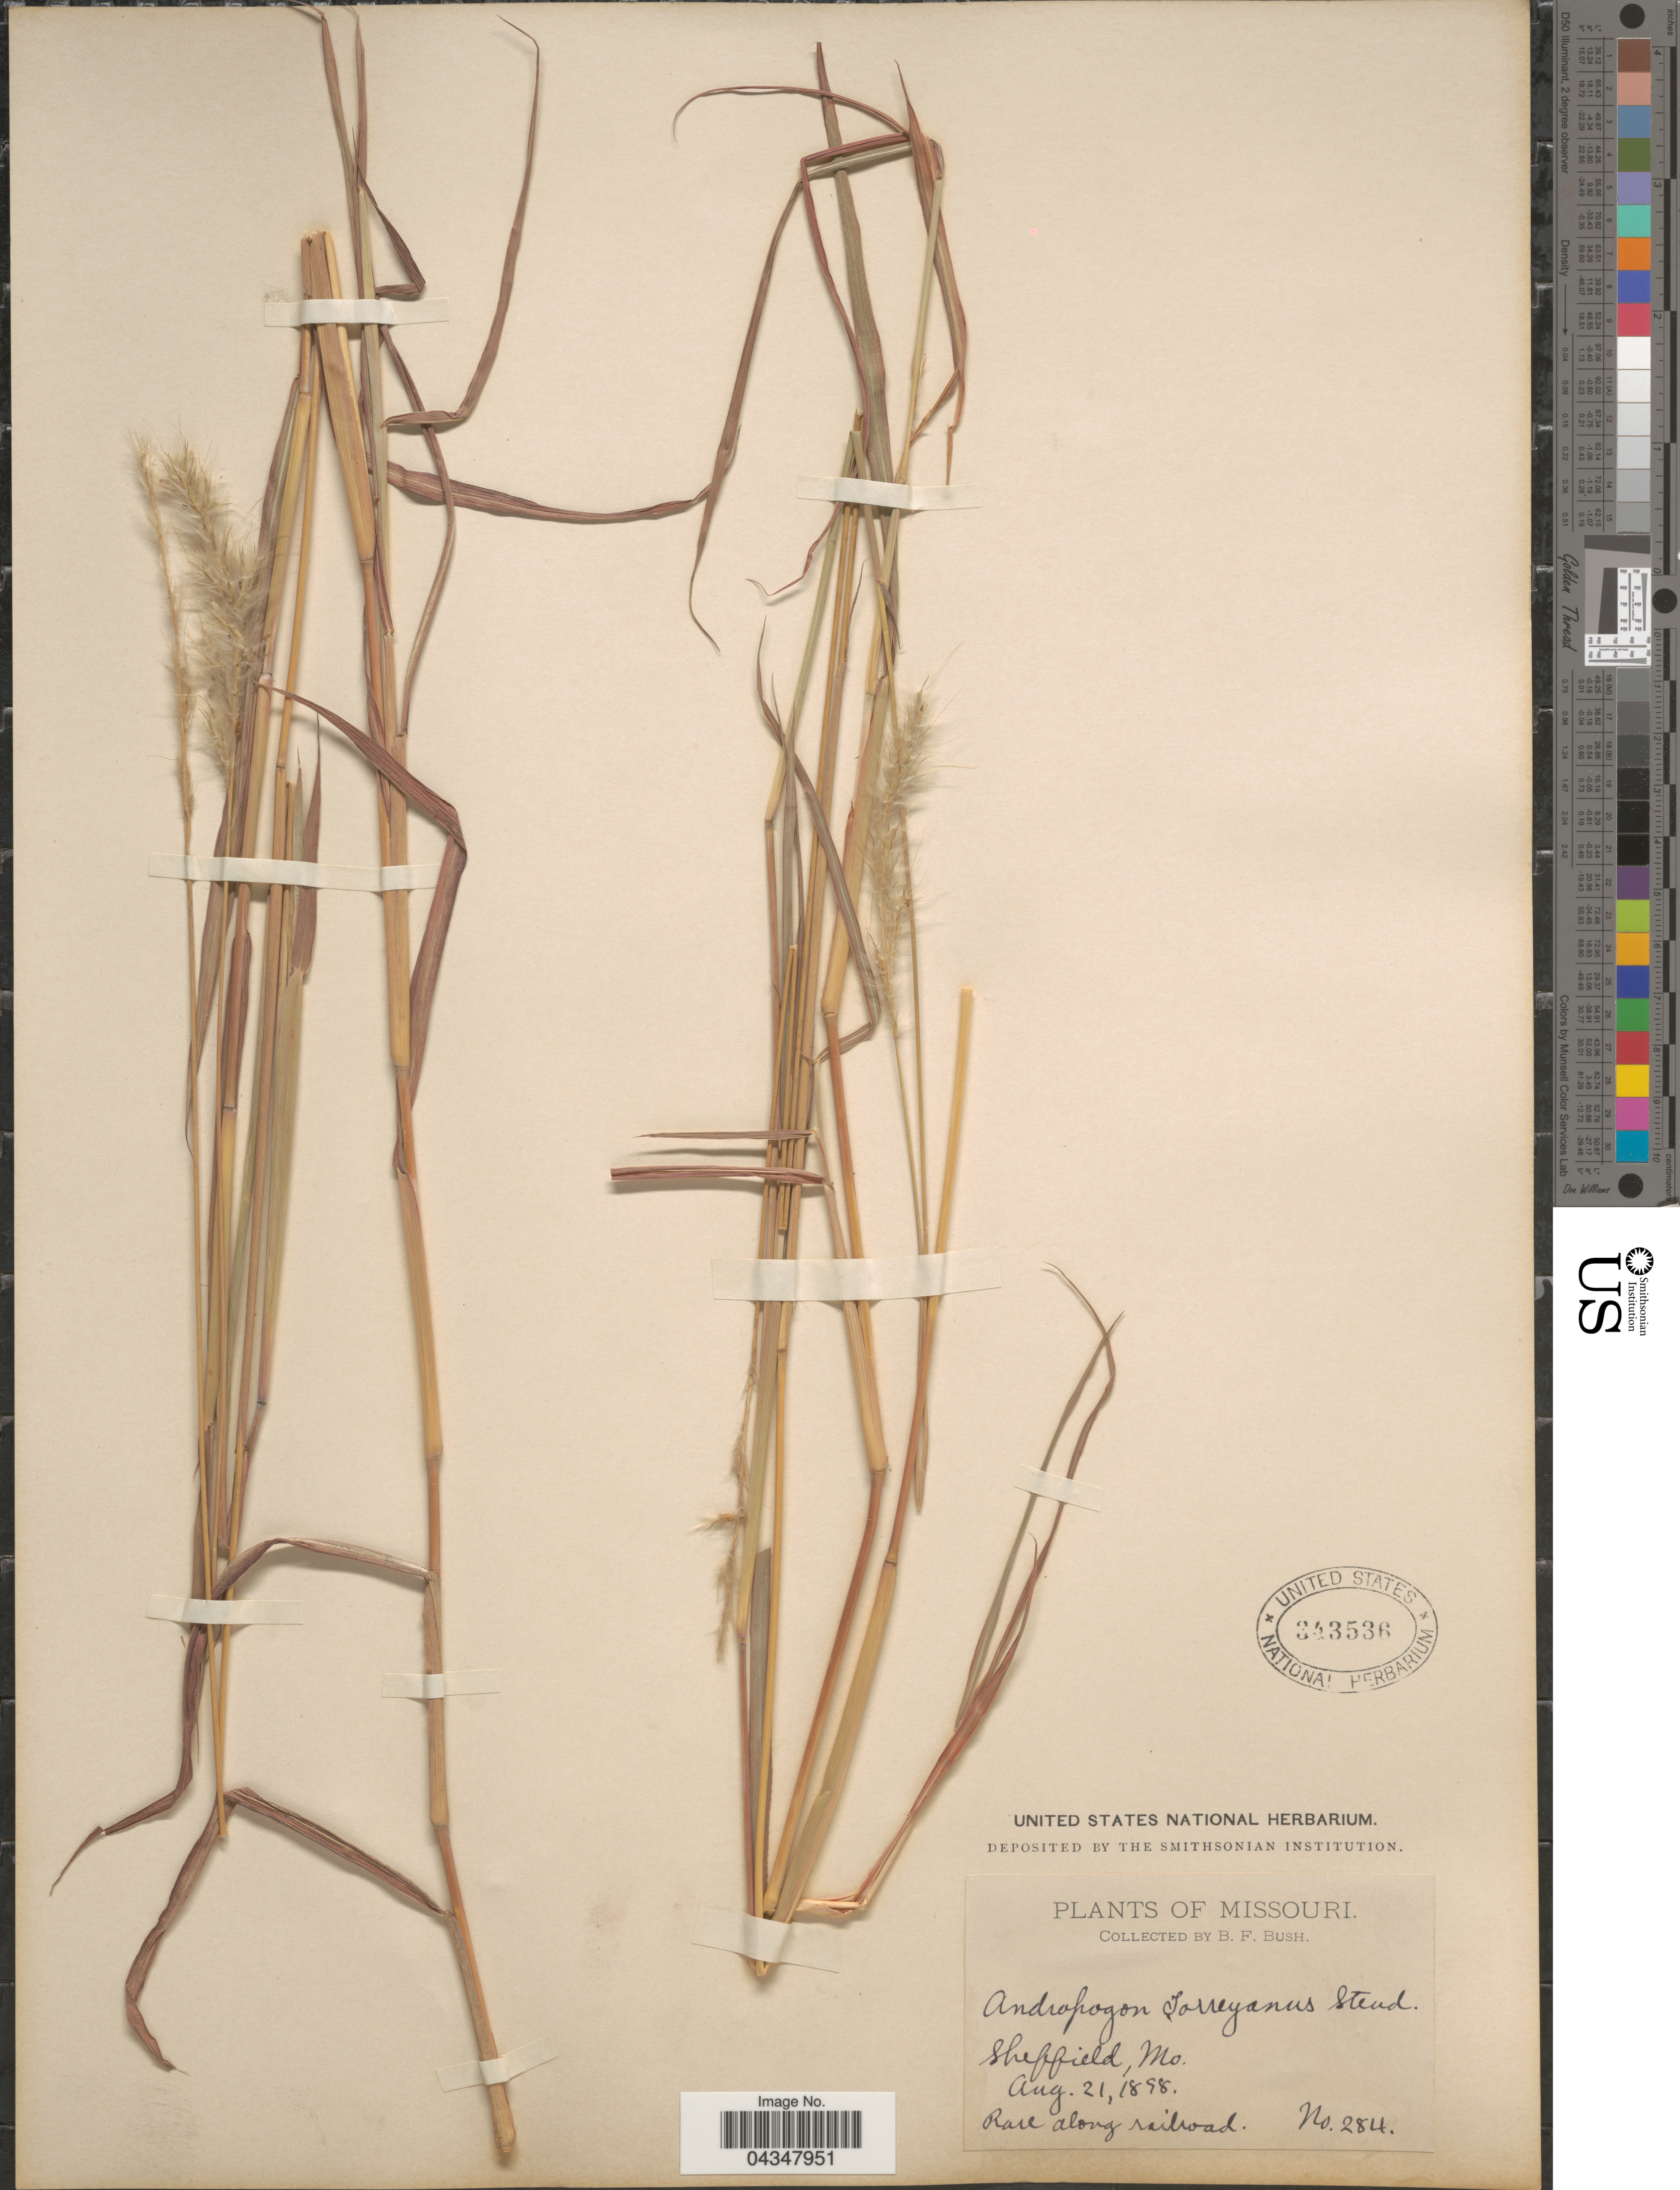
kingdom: Plantae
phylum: Tracheophyta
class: Liliopsida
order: Poales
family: Poaceae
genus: Bothriochloa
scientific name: Bothriochloa saccharoides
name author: (Sw.) Rydb.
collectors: B. F. Bush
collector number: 284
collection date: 1898-08-21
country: United States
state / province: Missouri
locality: Sheffield.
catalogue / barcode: US 343536